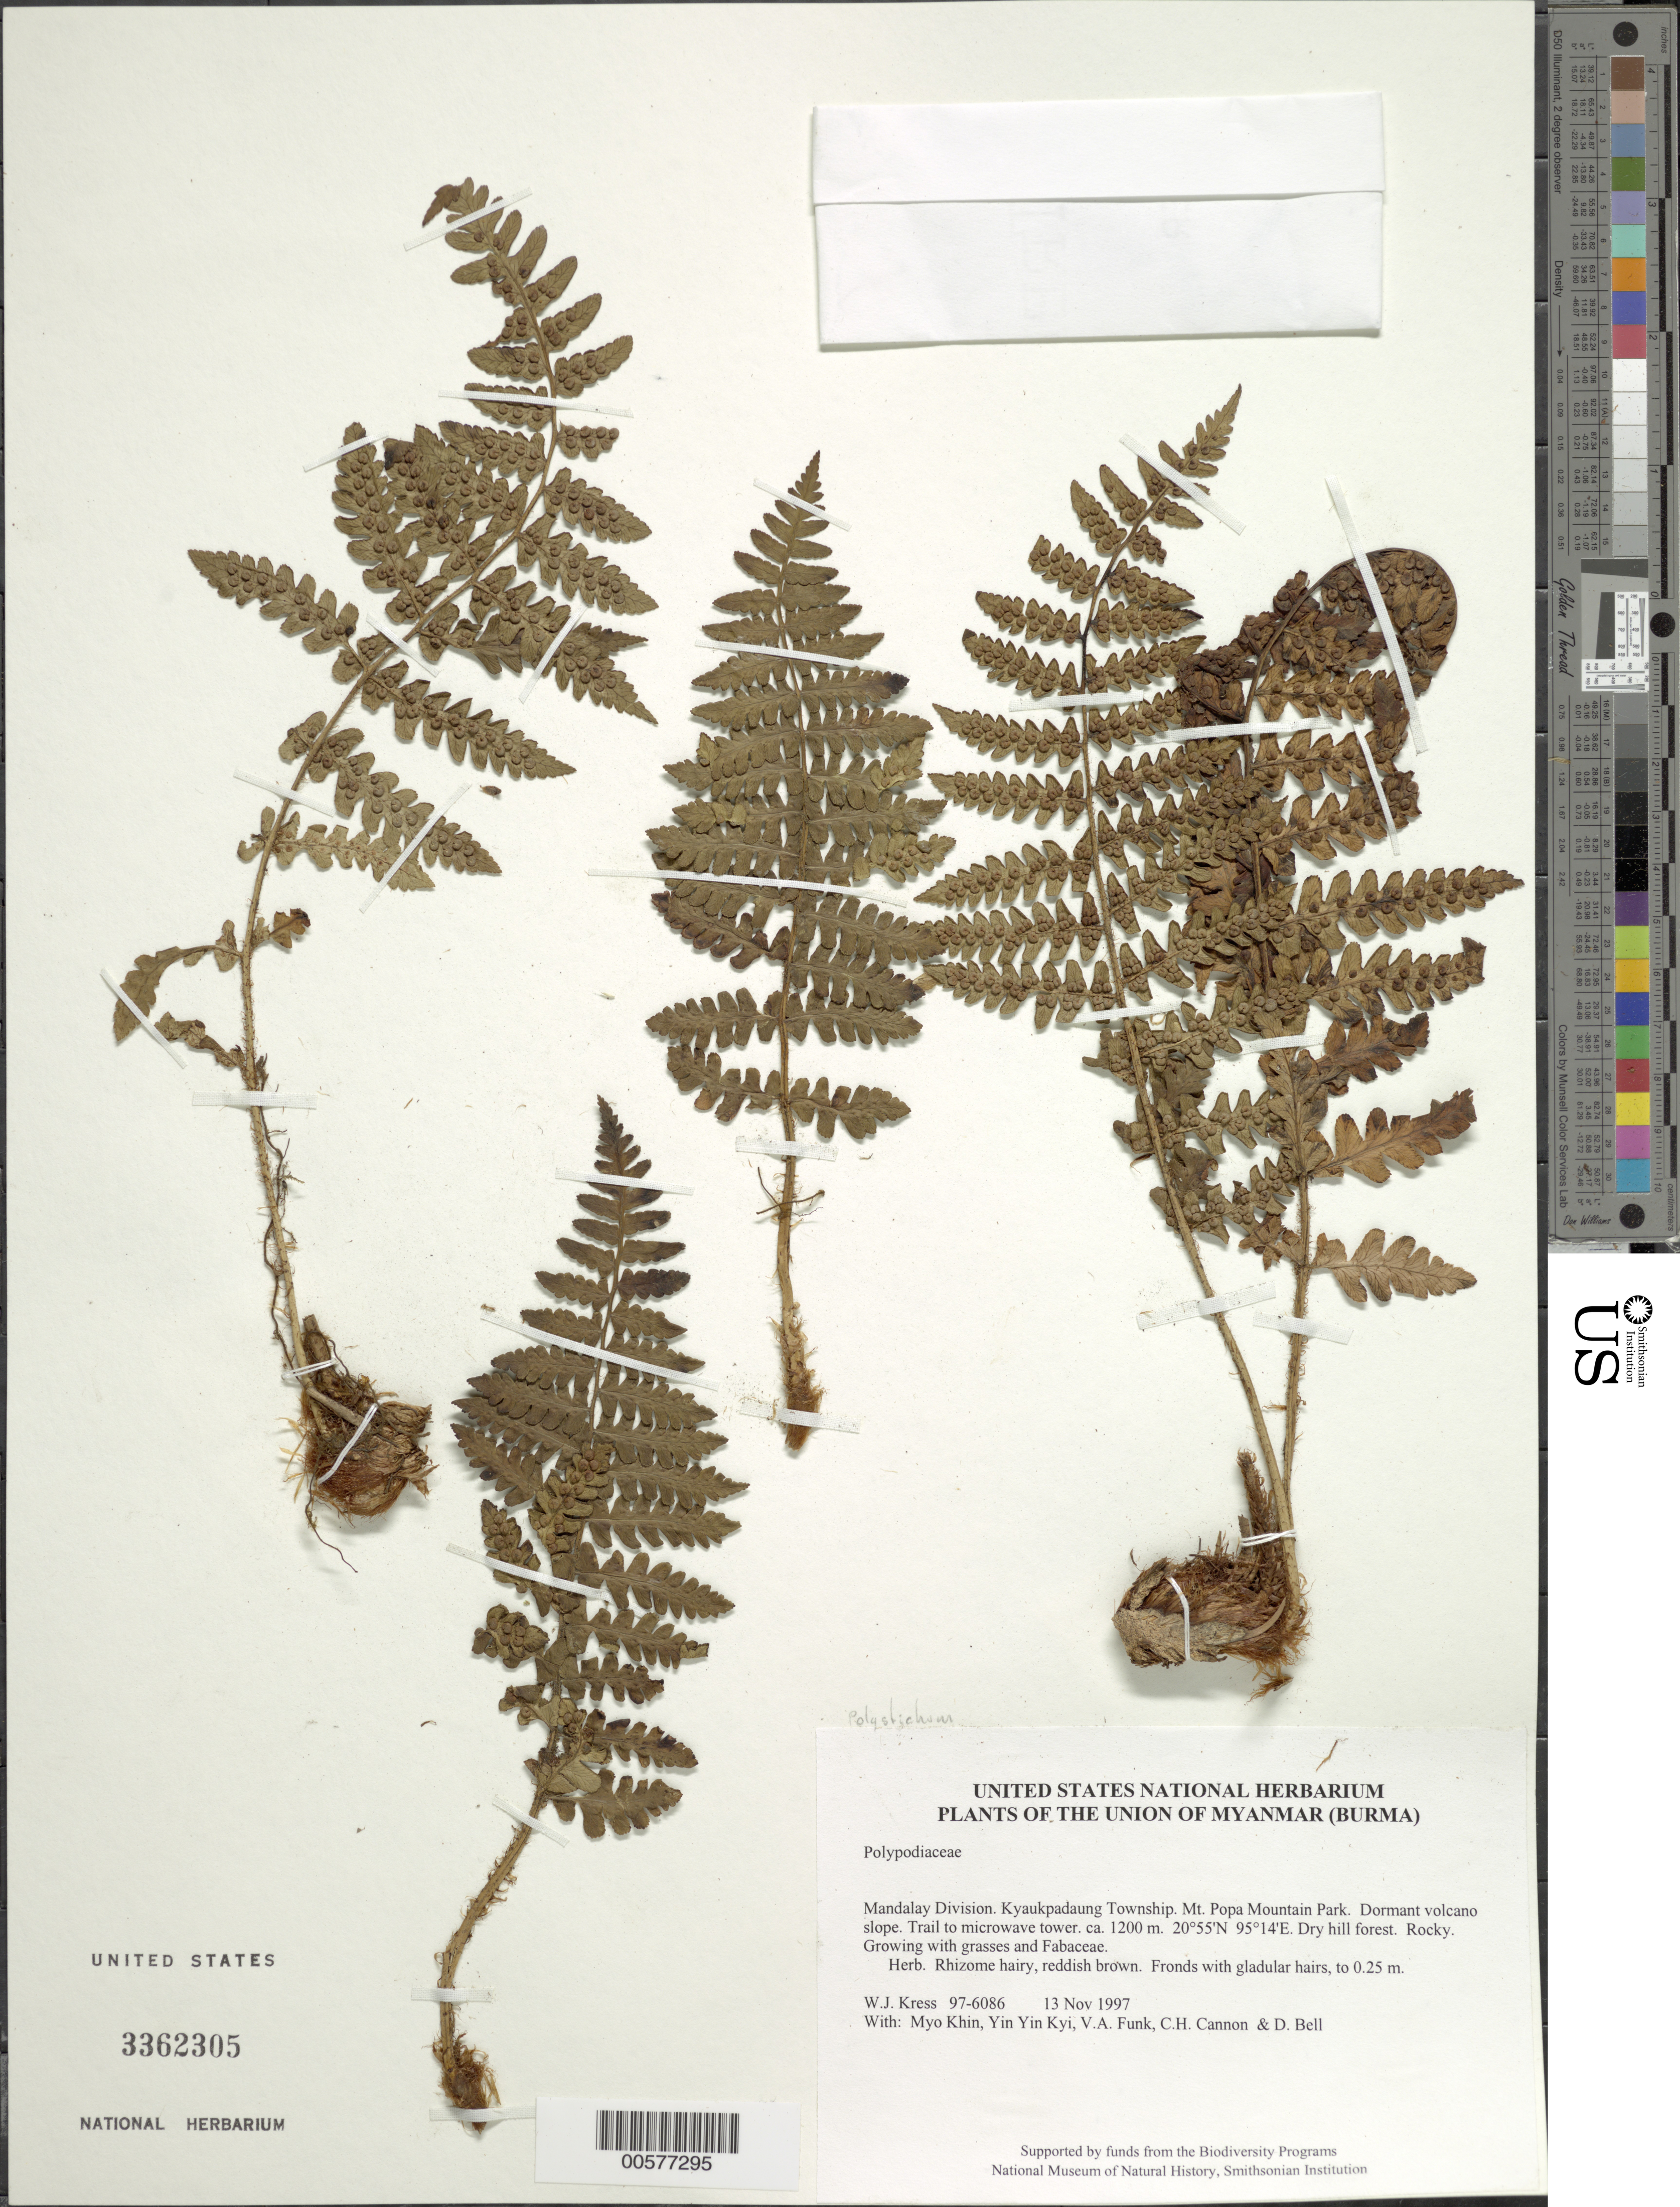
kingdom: Plantae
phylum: Tracheophyta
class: Polypodiopsida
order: Polypodiales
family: Dryopteridaceae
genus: Polystichum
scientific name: Polystichum sp.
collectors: W. J. Kress, Myo Khin, Yin Yin Kyi, V. Funk, C. H. Cannon & D. A. Bell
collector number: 97-6086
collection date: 1997-11-13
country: Myanmar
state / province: Mandalay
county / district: Kyaukpadaung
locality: Mt. Popa Mountain Park. Dormant volcano slope. Trail to microwave tower.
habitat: Dry hill forest. Rocky. Growing with grasses and Fabaceae.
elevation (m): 1200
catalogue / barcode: US 3362305